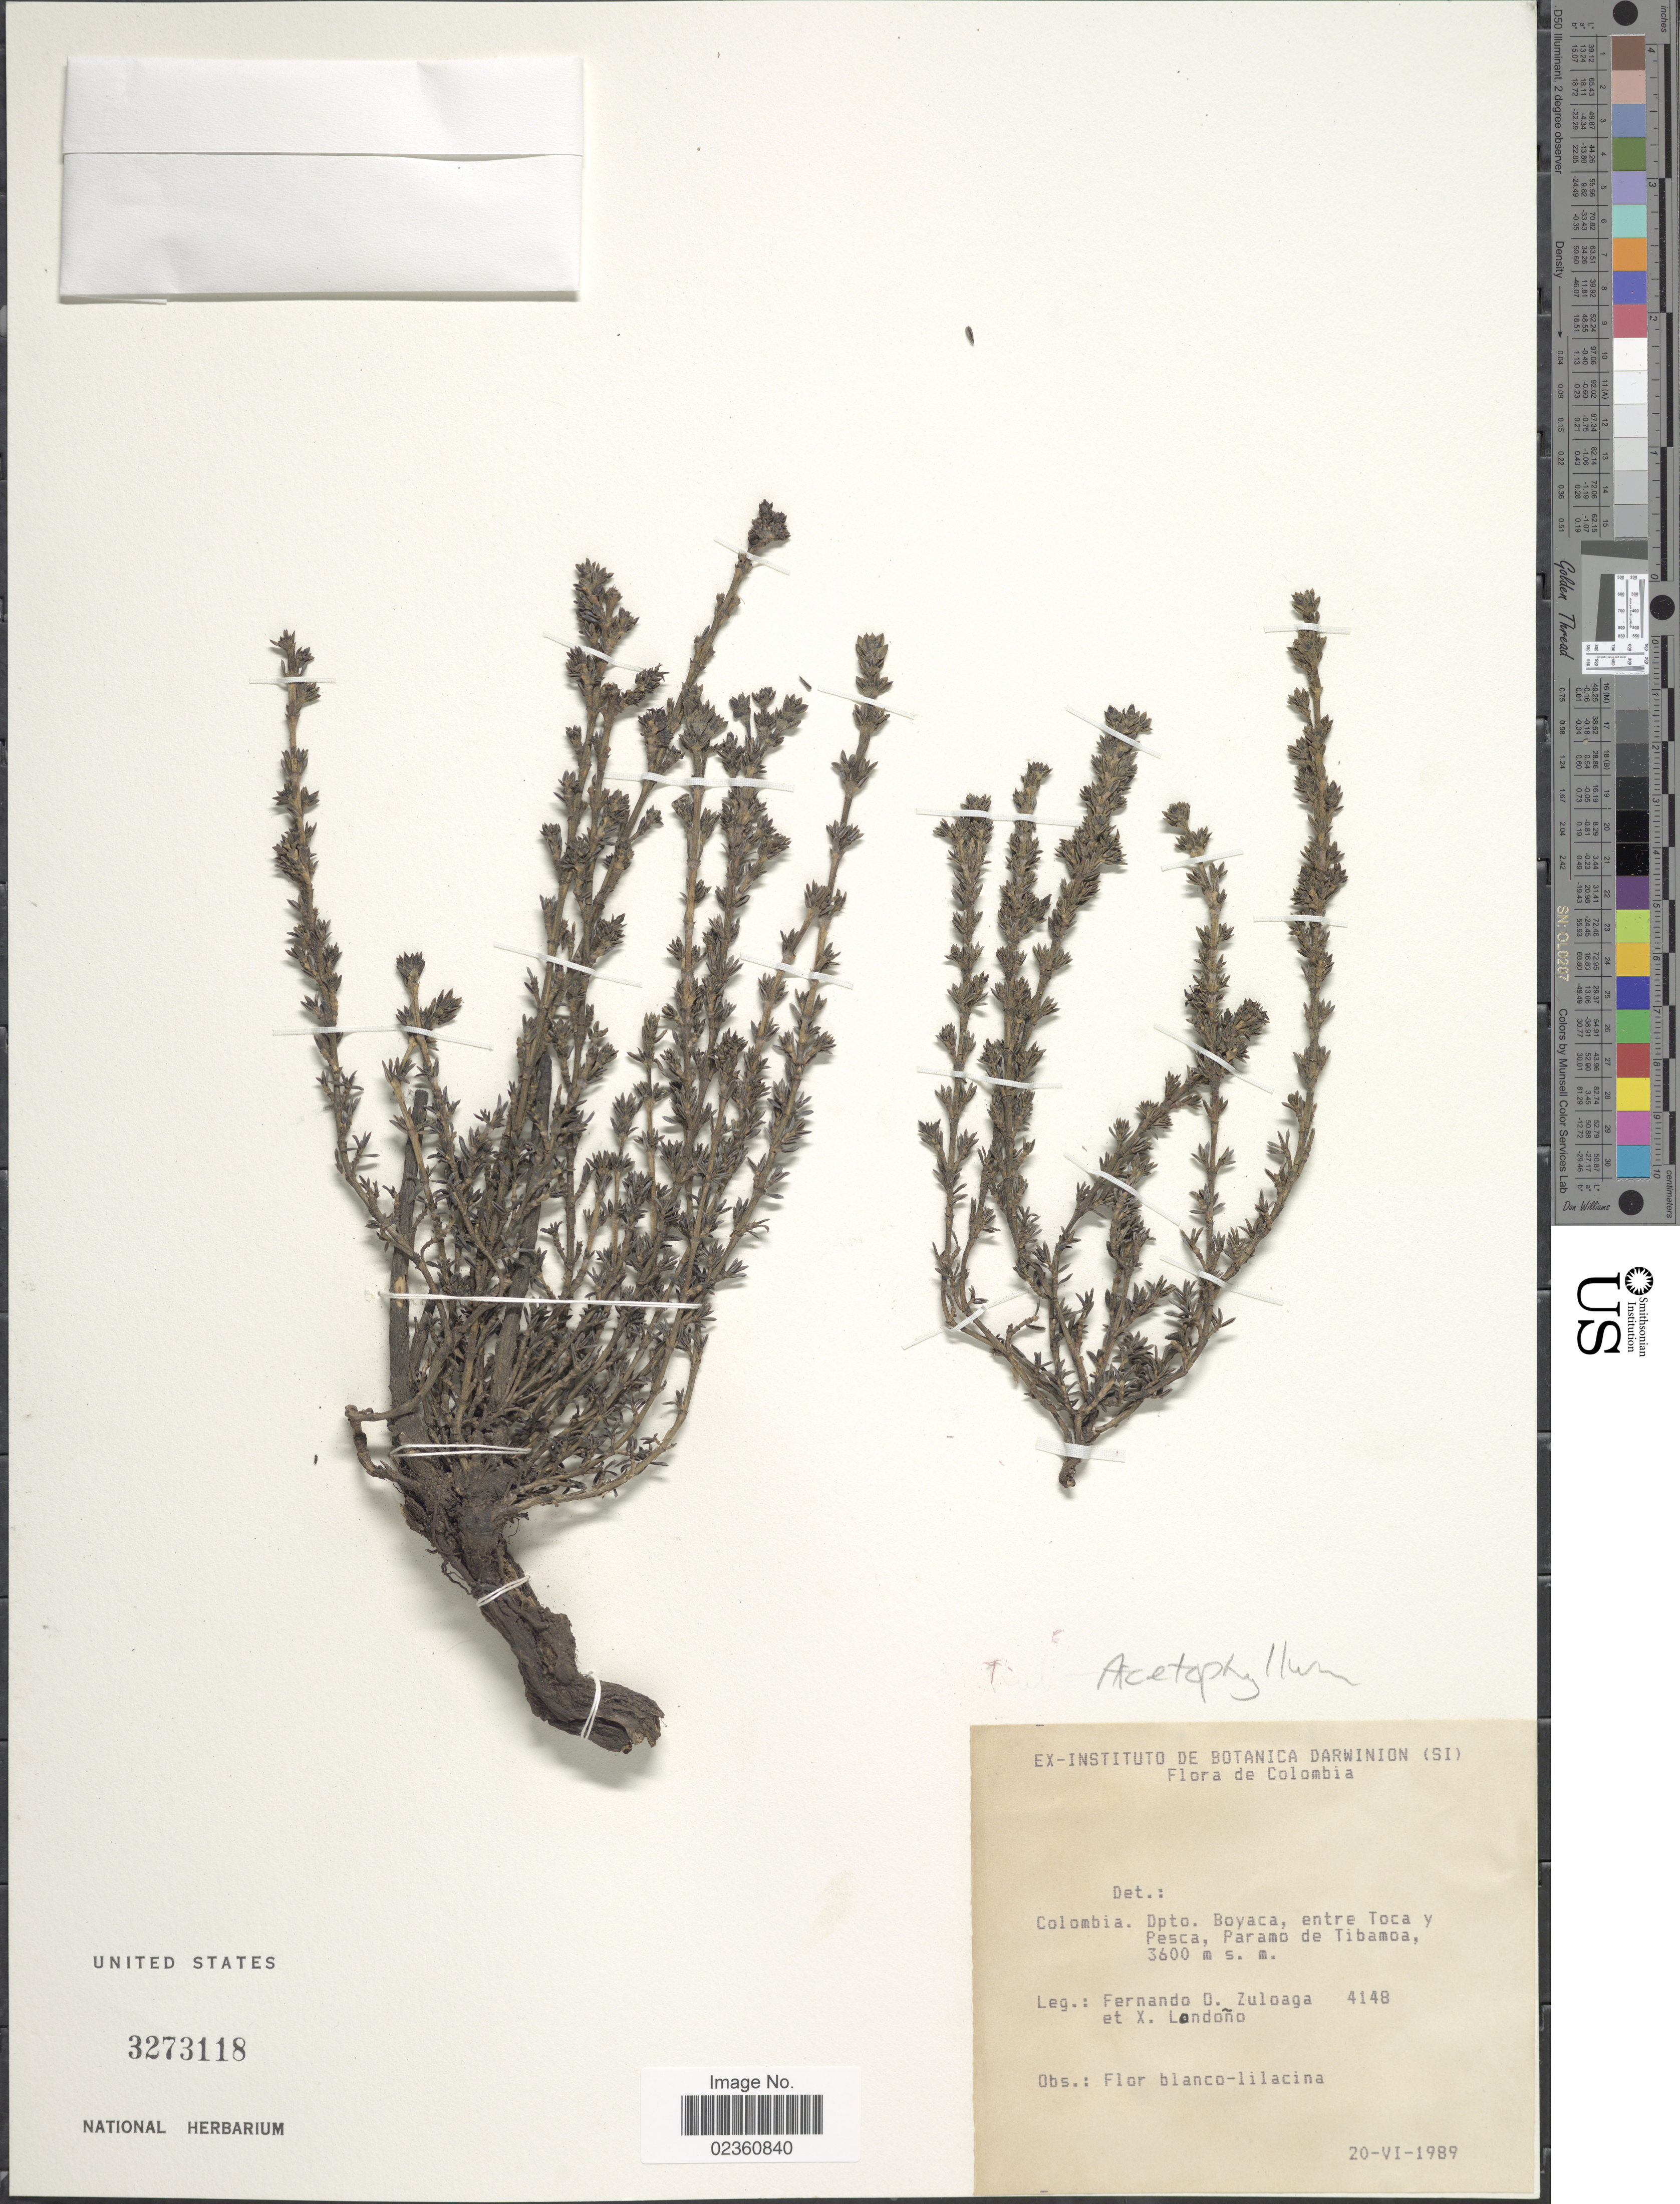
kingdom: Plantae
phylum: Tracheophyta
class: Magnoliopsida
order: Gentianales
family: Rubiaceae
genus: Arcytophyllum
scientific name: Arcytophyllum sp.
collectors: F. O. Zuloaga & X. Londoño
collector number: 4148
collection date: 1989-06-20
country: Colombia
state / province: Boyacá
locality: Dpto. Boyaca, entre Toca y Pesca, Paramo de Tibamoa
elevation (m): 3600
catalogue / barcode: US 3273118